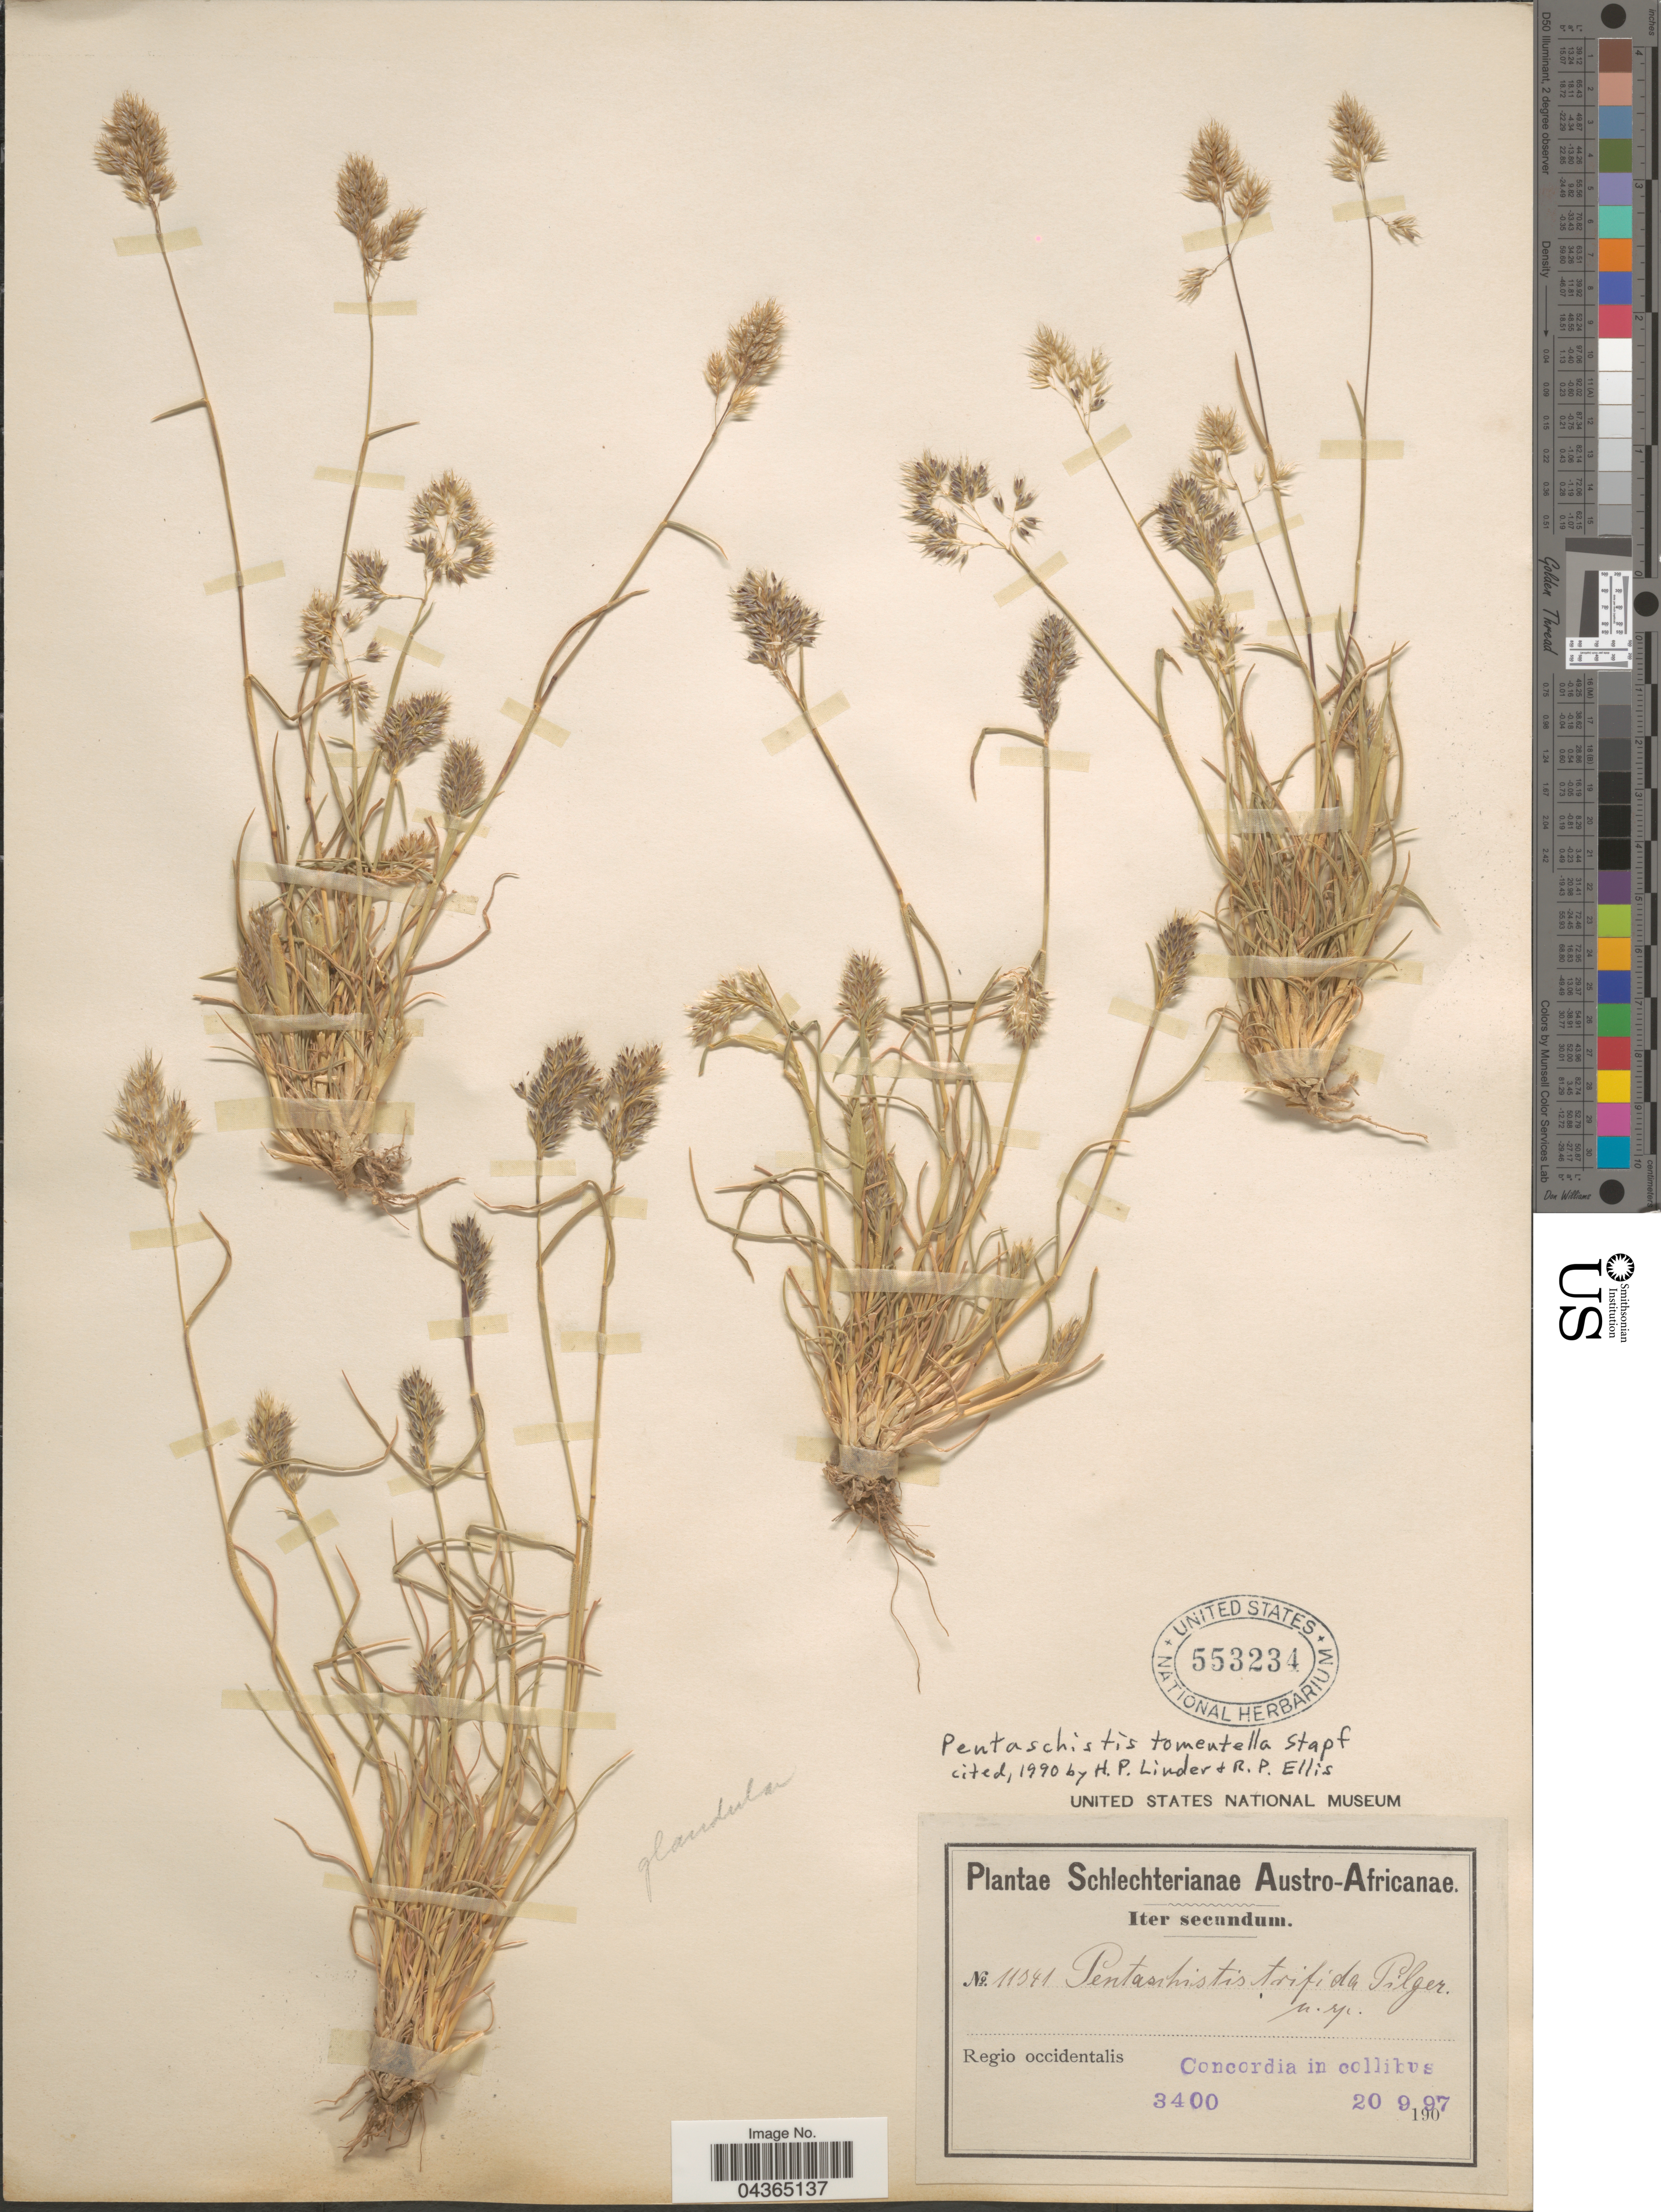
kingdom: Plantae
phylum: Tracheophyta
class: Liliopsida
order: Poales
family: Poaceae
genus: Pentameris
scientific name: Pentameris tomentella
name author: (Stapf) Galley & H.P. Linder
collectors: Schlechter, --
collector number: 11341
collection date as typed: Transcribed d/m/y: 20/9/97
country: South Africa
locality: Austro-Africanae. Regio occidentalis. Concordia in collibus.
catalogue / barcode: US 553234